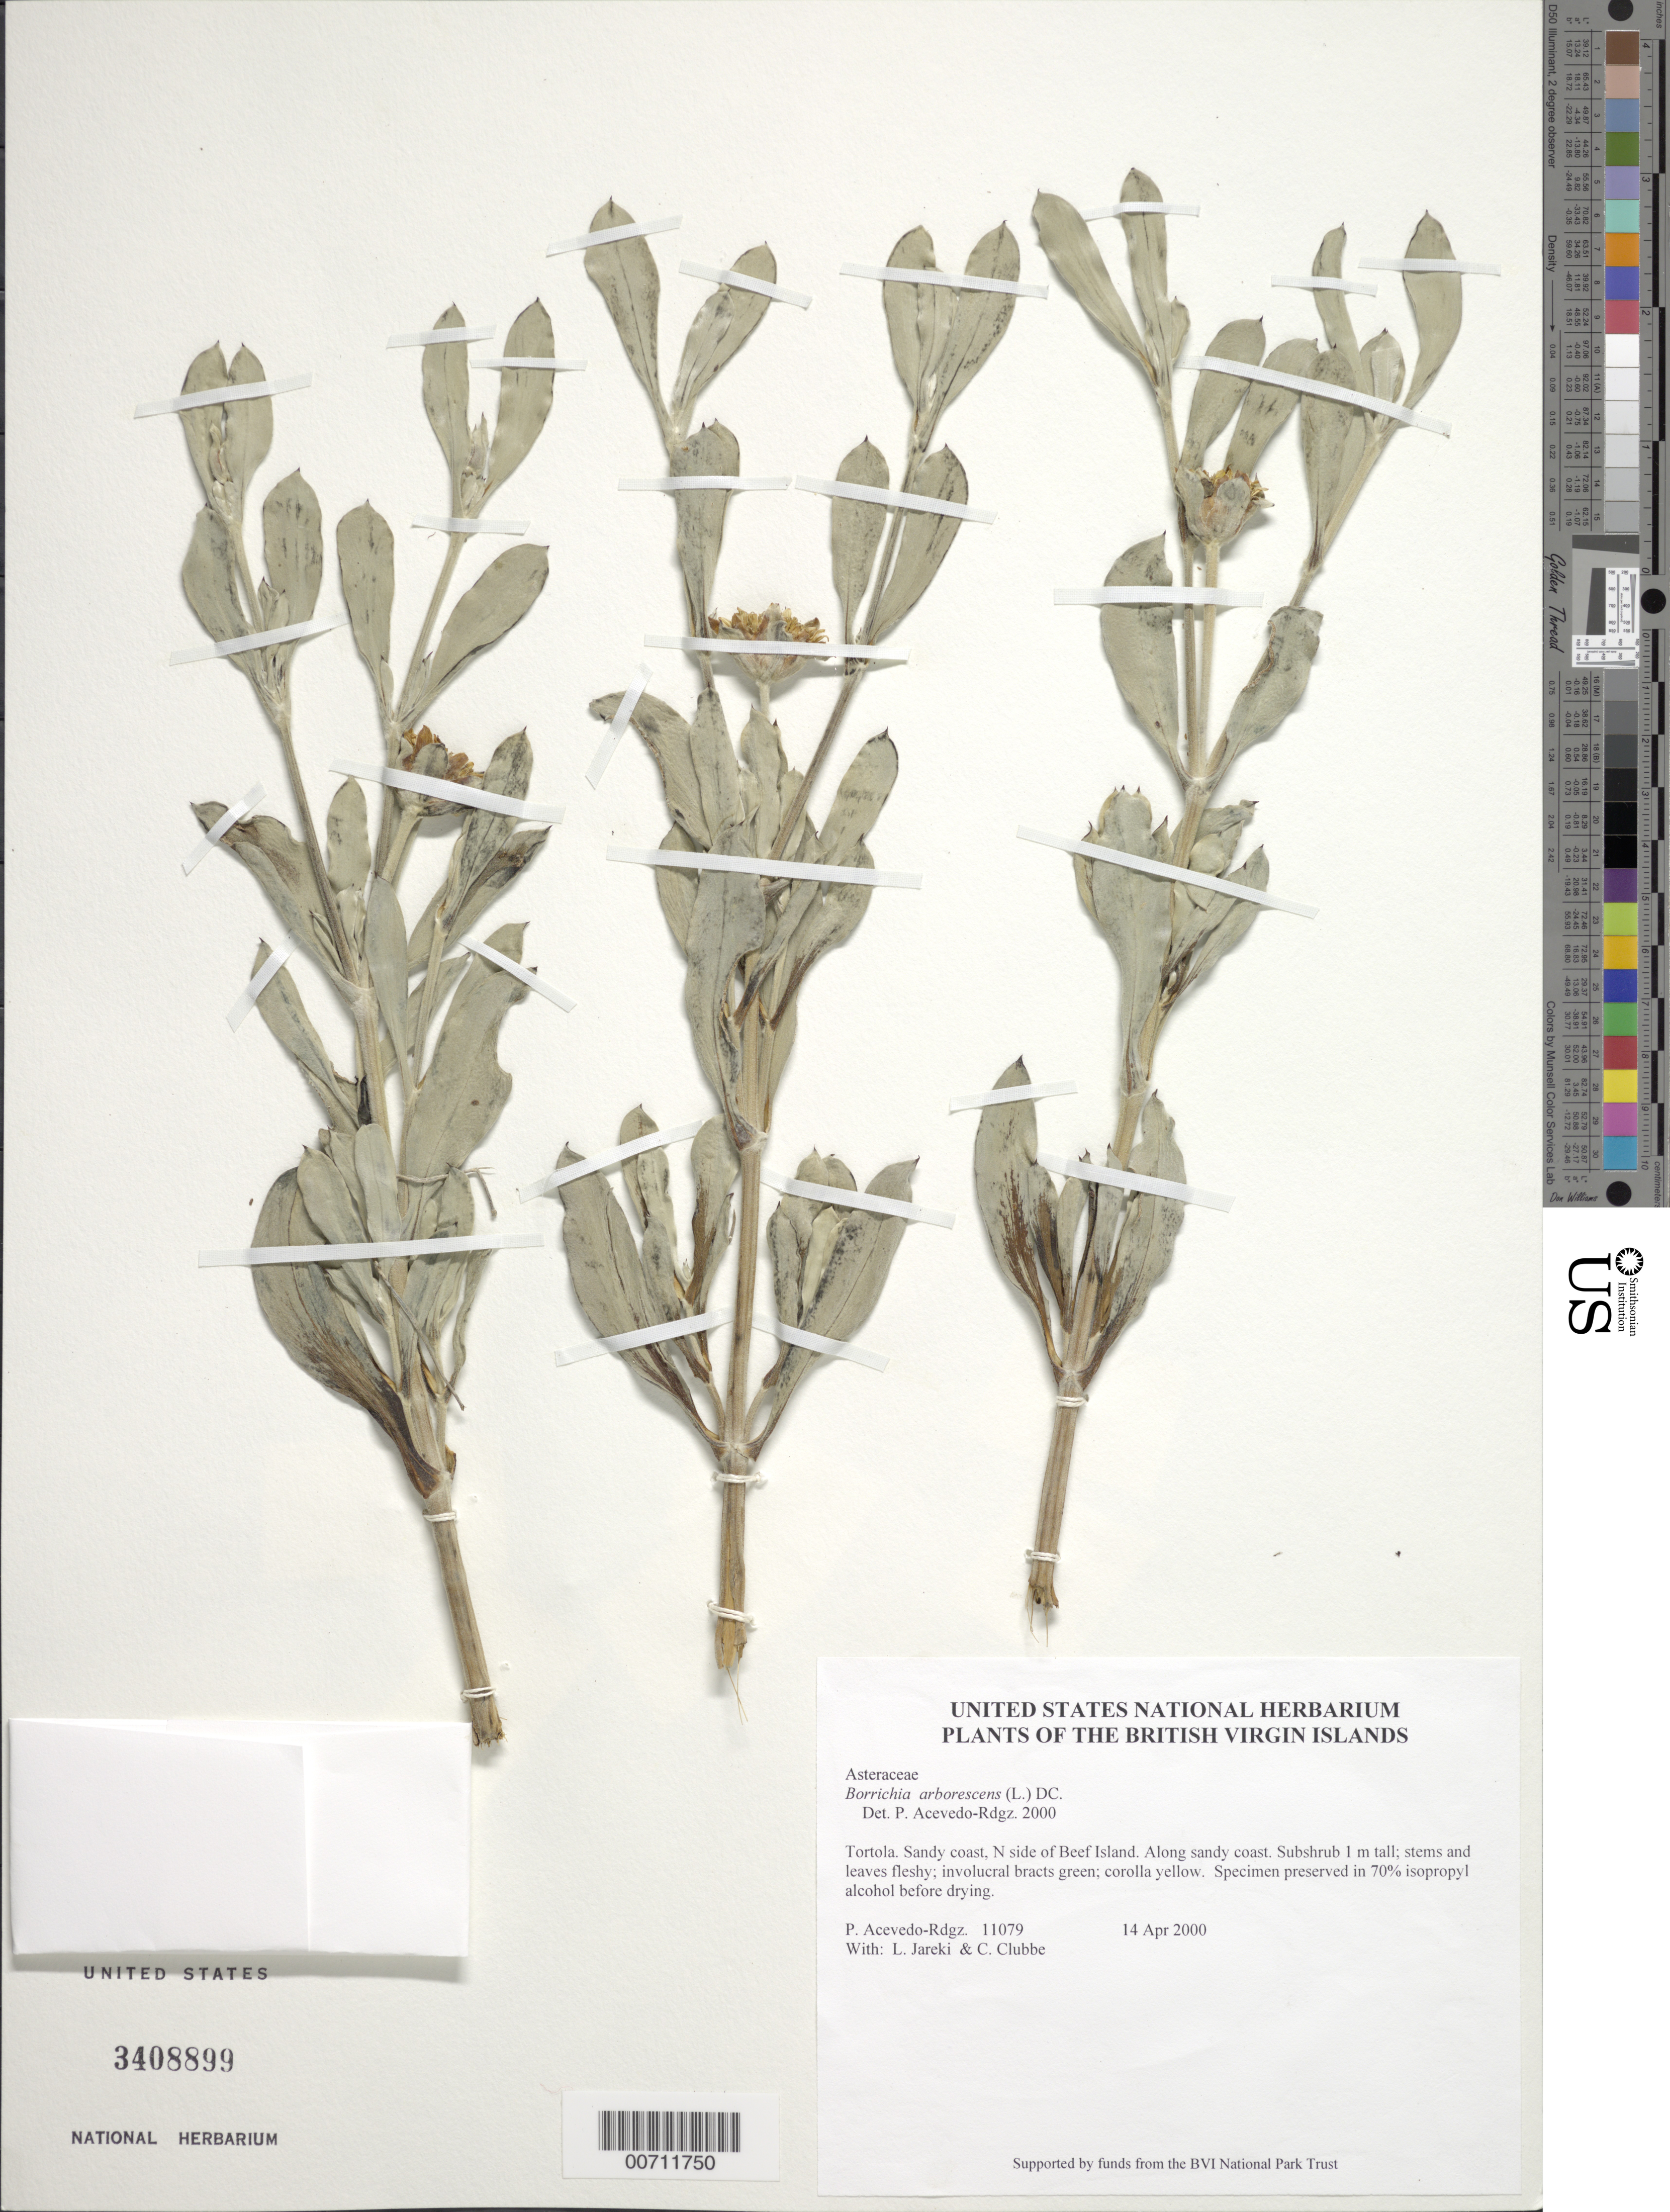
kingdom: Plantae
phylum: Tracheophyta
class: Magnoliopsida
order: Asterales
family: Asteraceae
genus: Borrichia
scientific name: Borrichia arborescens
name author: (L.) DC.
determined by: Acevedo-Rodríguez, P., (BOT), Smithsonian Institution - National Museum of Natural History (UNITED STATES)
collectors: P. Acevedo-Rodr., L. Jareki & C. Clubbe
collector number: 11079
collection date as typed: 14 Apr 2000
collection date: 2000-04-14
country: British Virgin Islands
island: Tortola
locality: Sandy coast, N side of Beef Island.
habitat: Along sandy coast.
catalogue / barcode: US 3408899